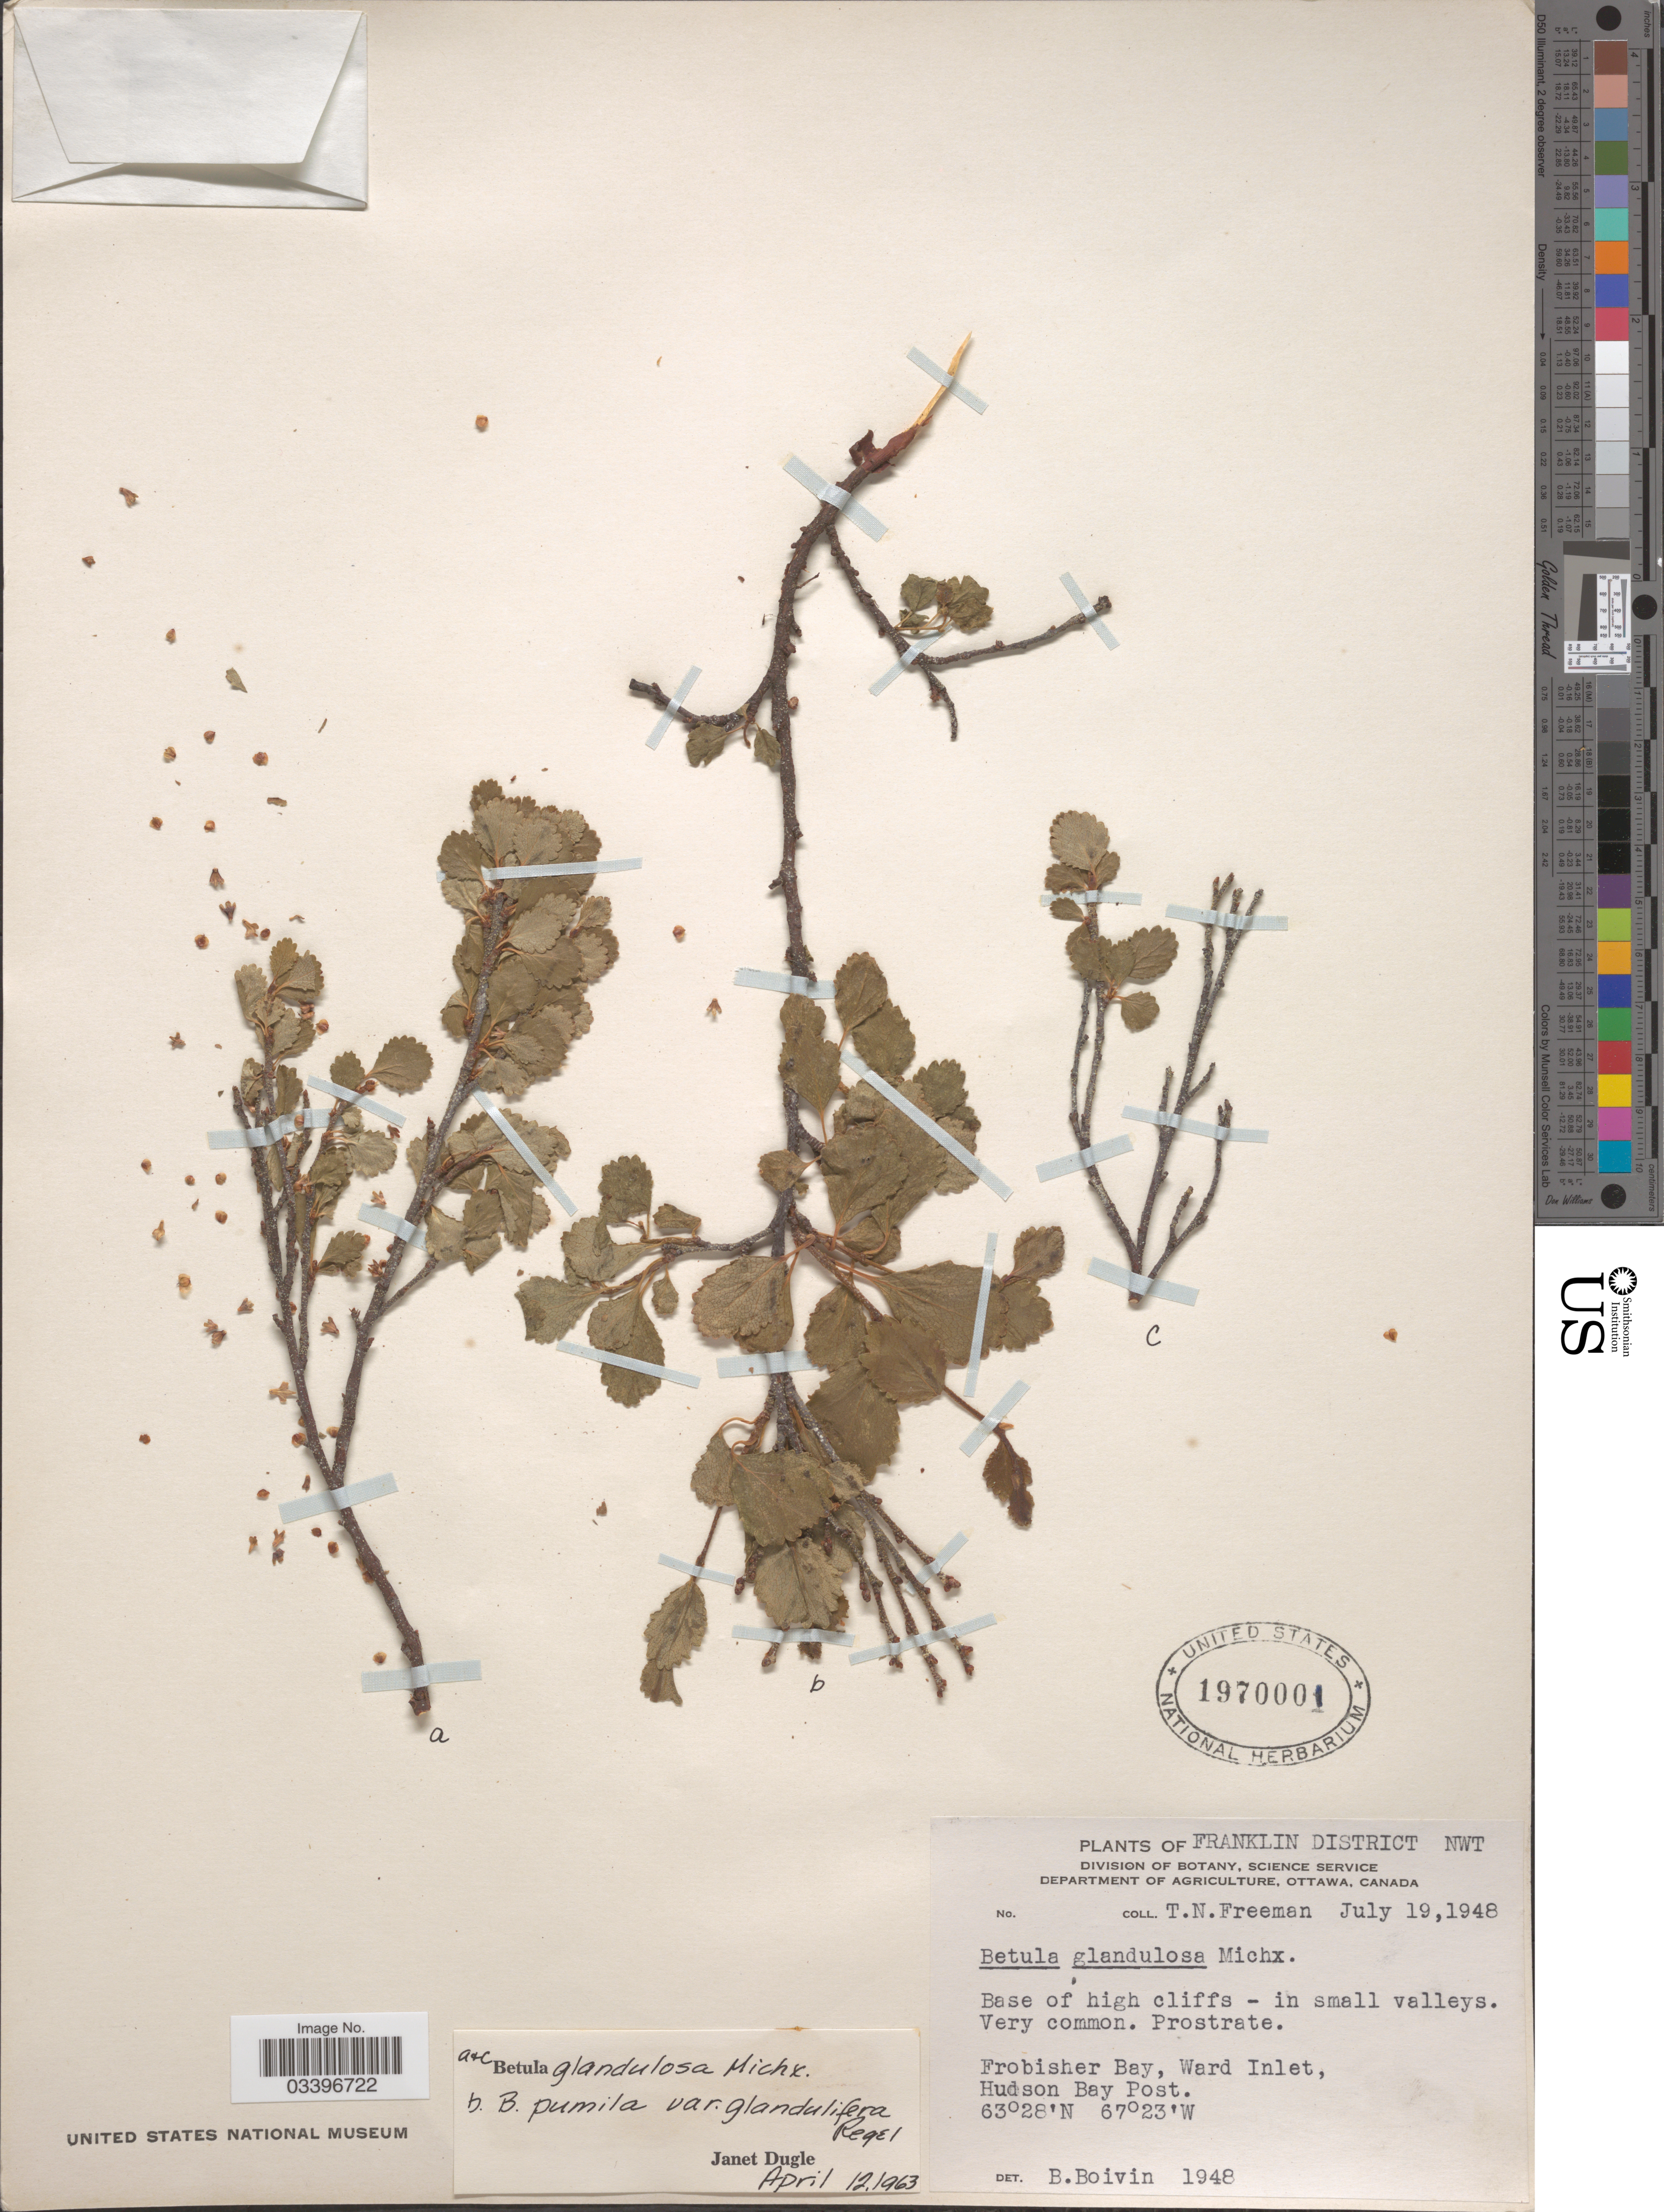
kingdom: Plantae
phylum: Tracheophyta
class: Magnoliopsida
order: Fagales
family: Betulaceae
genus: Betula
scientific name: Betula pumila var. glandulifera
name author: Regel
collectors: T. Freeman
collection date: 1948-07-19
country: Canada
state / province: Northwest Territories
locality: Franklin District. Base of high cliffs - in small valleys. Frobisher Bay, Ward Inlet, Hudson Bay Post.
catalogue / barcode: US 1970001